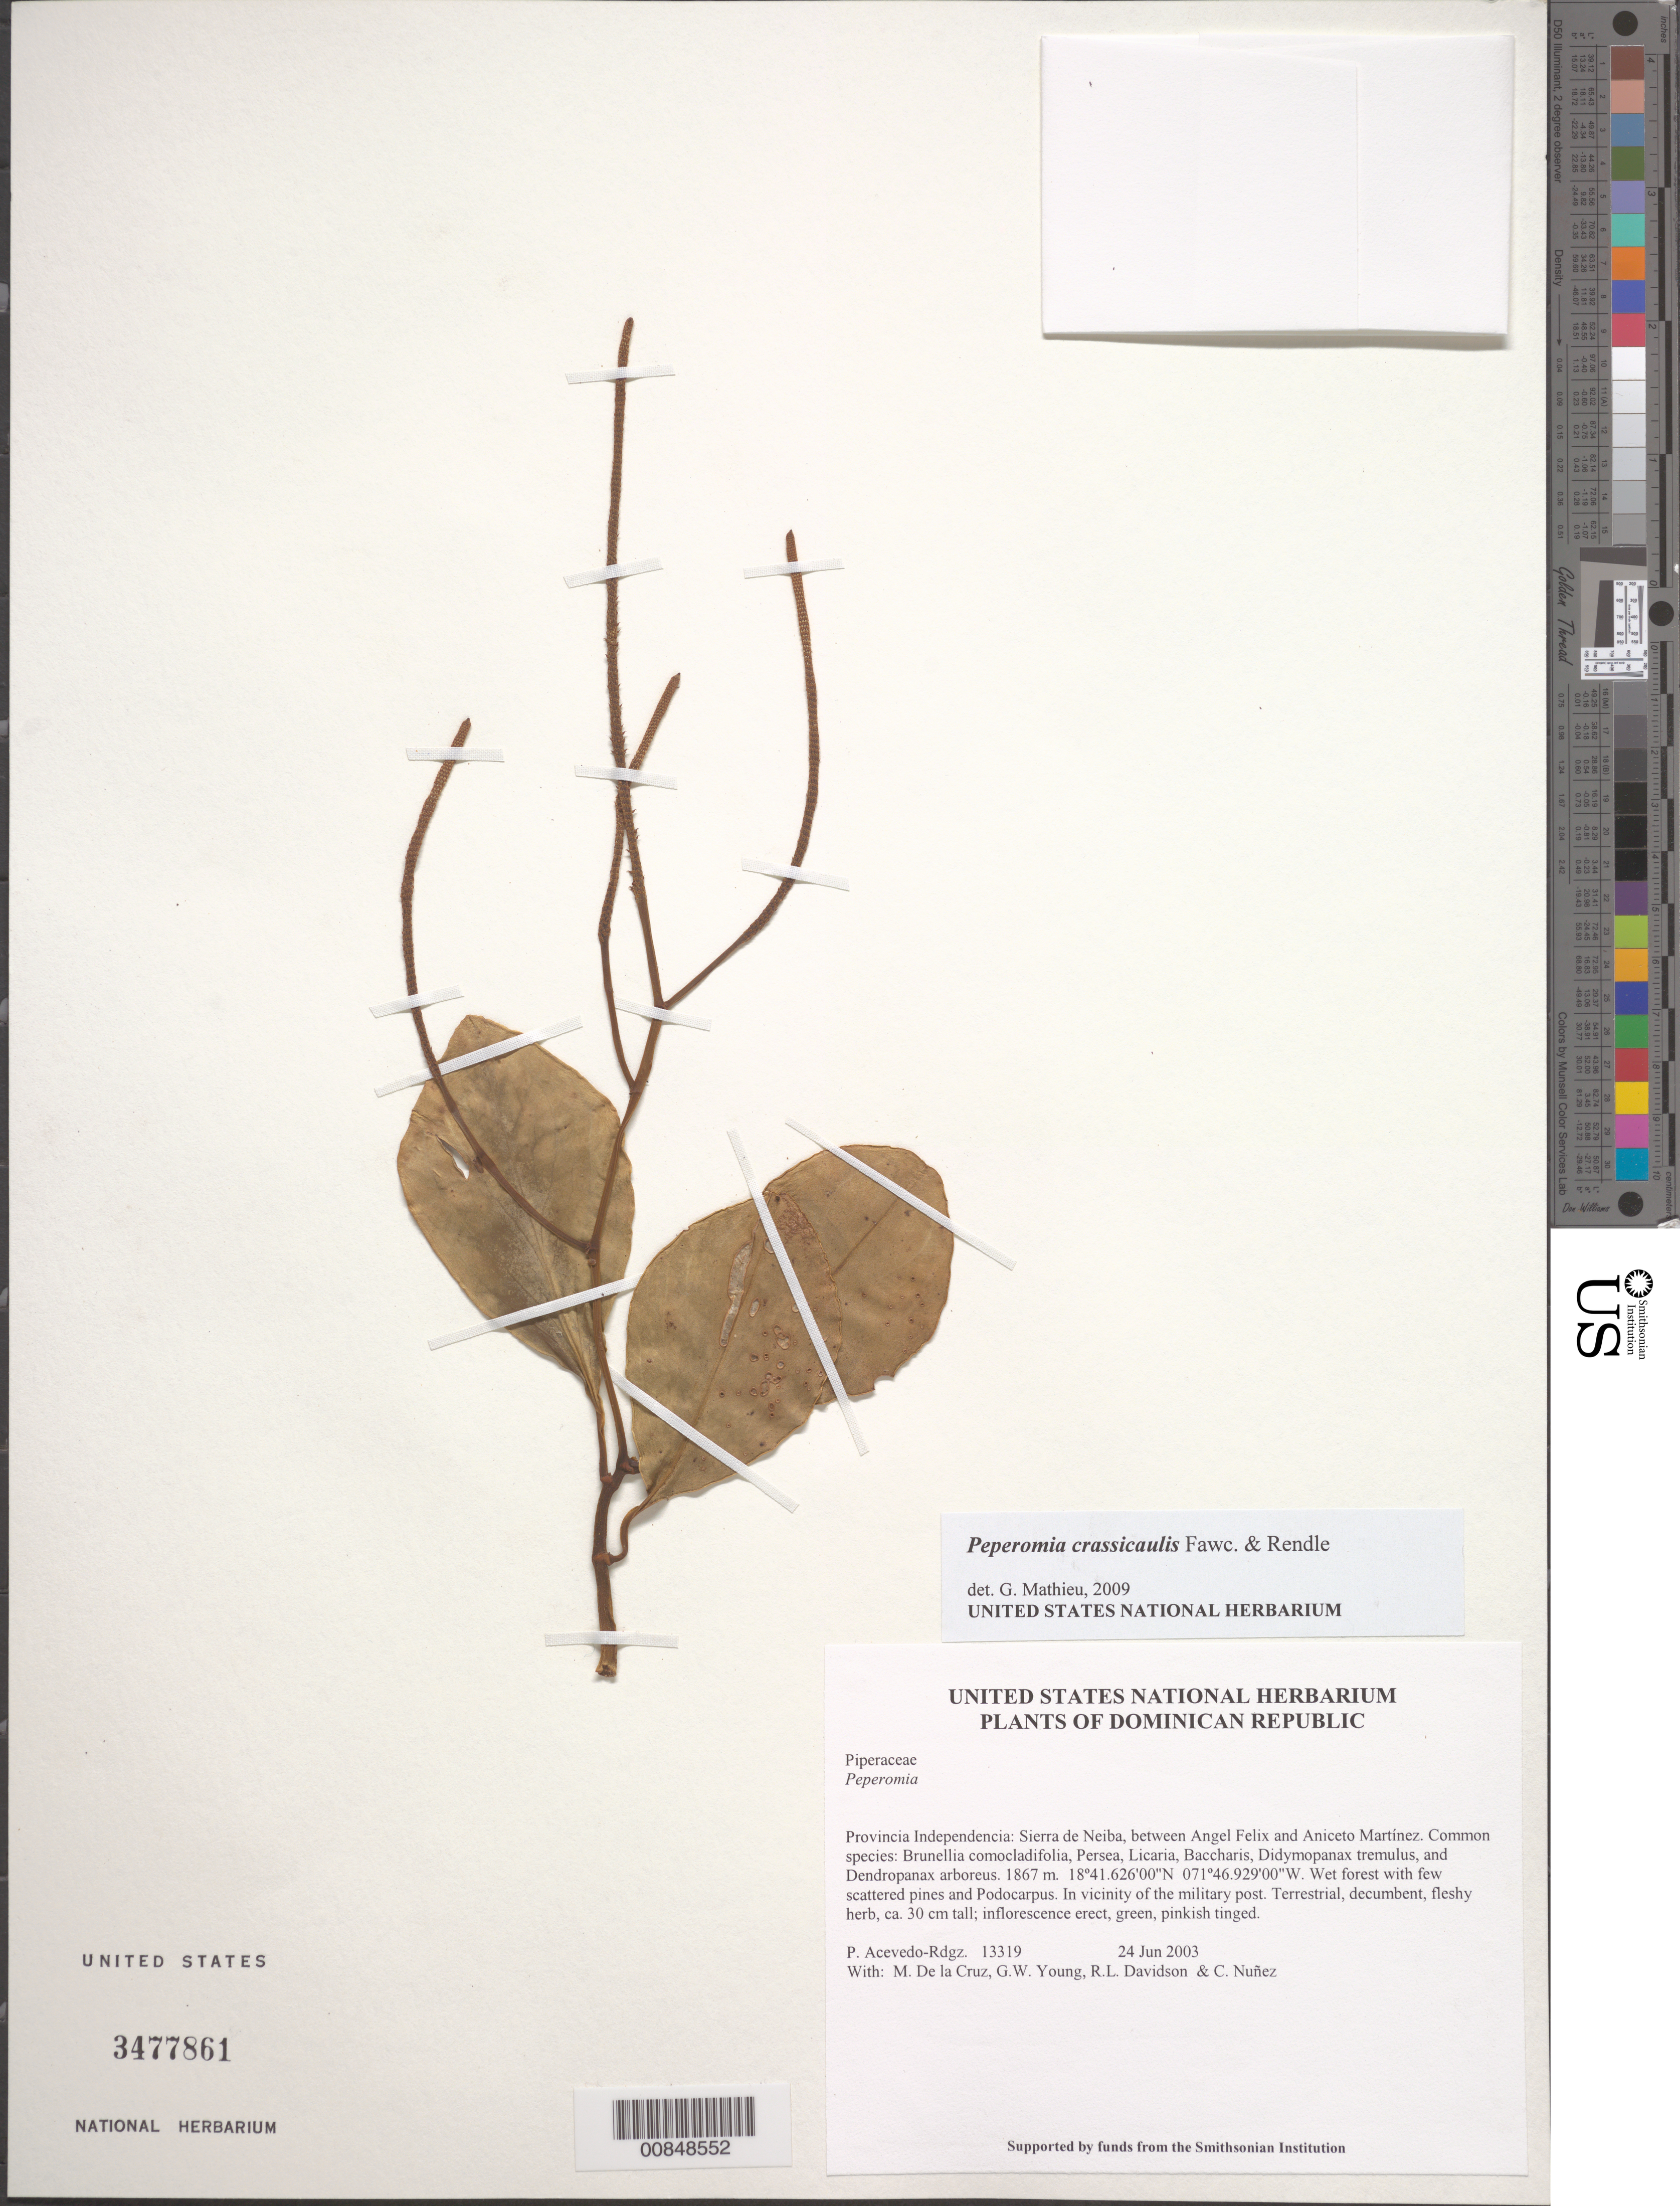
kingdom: Plantae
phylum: Tracheophyta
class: Magnoliopsida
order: Piperales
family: Piperaceae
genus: Peperomia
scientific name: Peperomia crassicaulis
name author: Fawc. & Rendle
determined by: Mathieu, Guido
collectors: P. Acevedo-Rodr., M. de la Cruz, J. Rawlins, G. Young, R. Davidson & C. Nunez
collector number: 13319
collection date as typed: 24 Jun 2003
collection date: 2003-06-24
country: Dominican Republic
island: Hispaniola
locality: Provincia Independencia: Sierra de Neiba, between Angel Felix and Aniceto Martínez. Common species: Brunellia comocladifolia, Persea, Licaria, Baccharis, Didymopanax tremulus, and Dendropanax arboreus.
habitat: Wet forest with few scattered pines and Podocarpus. In vicinity of the military post.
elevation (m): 1867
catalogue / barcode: US 3477861